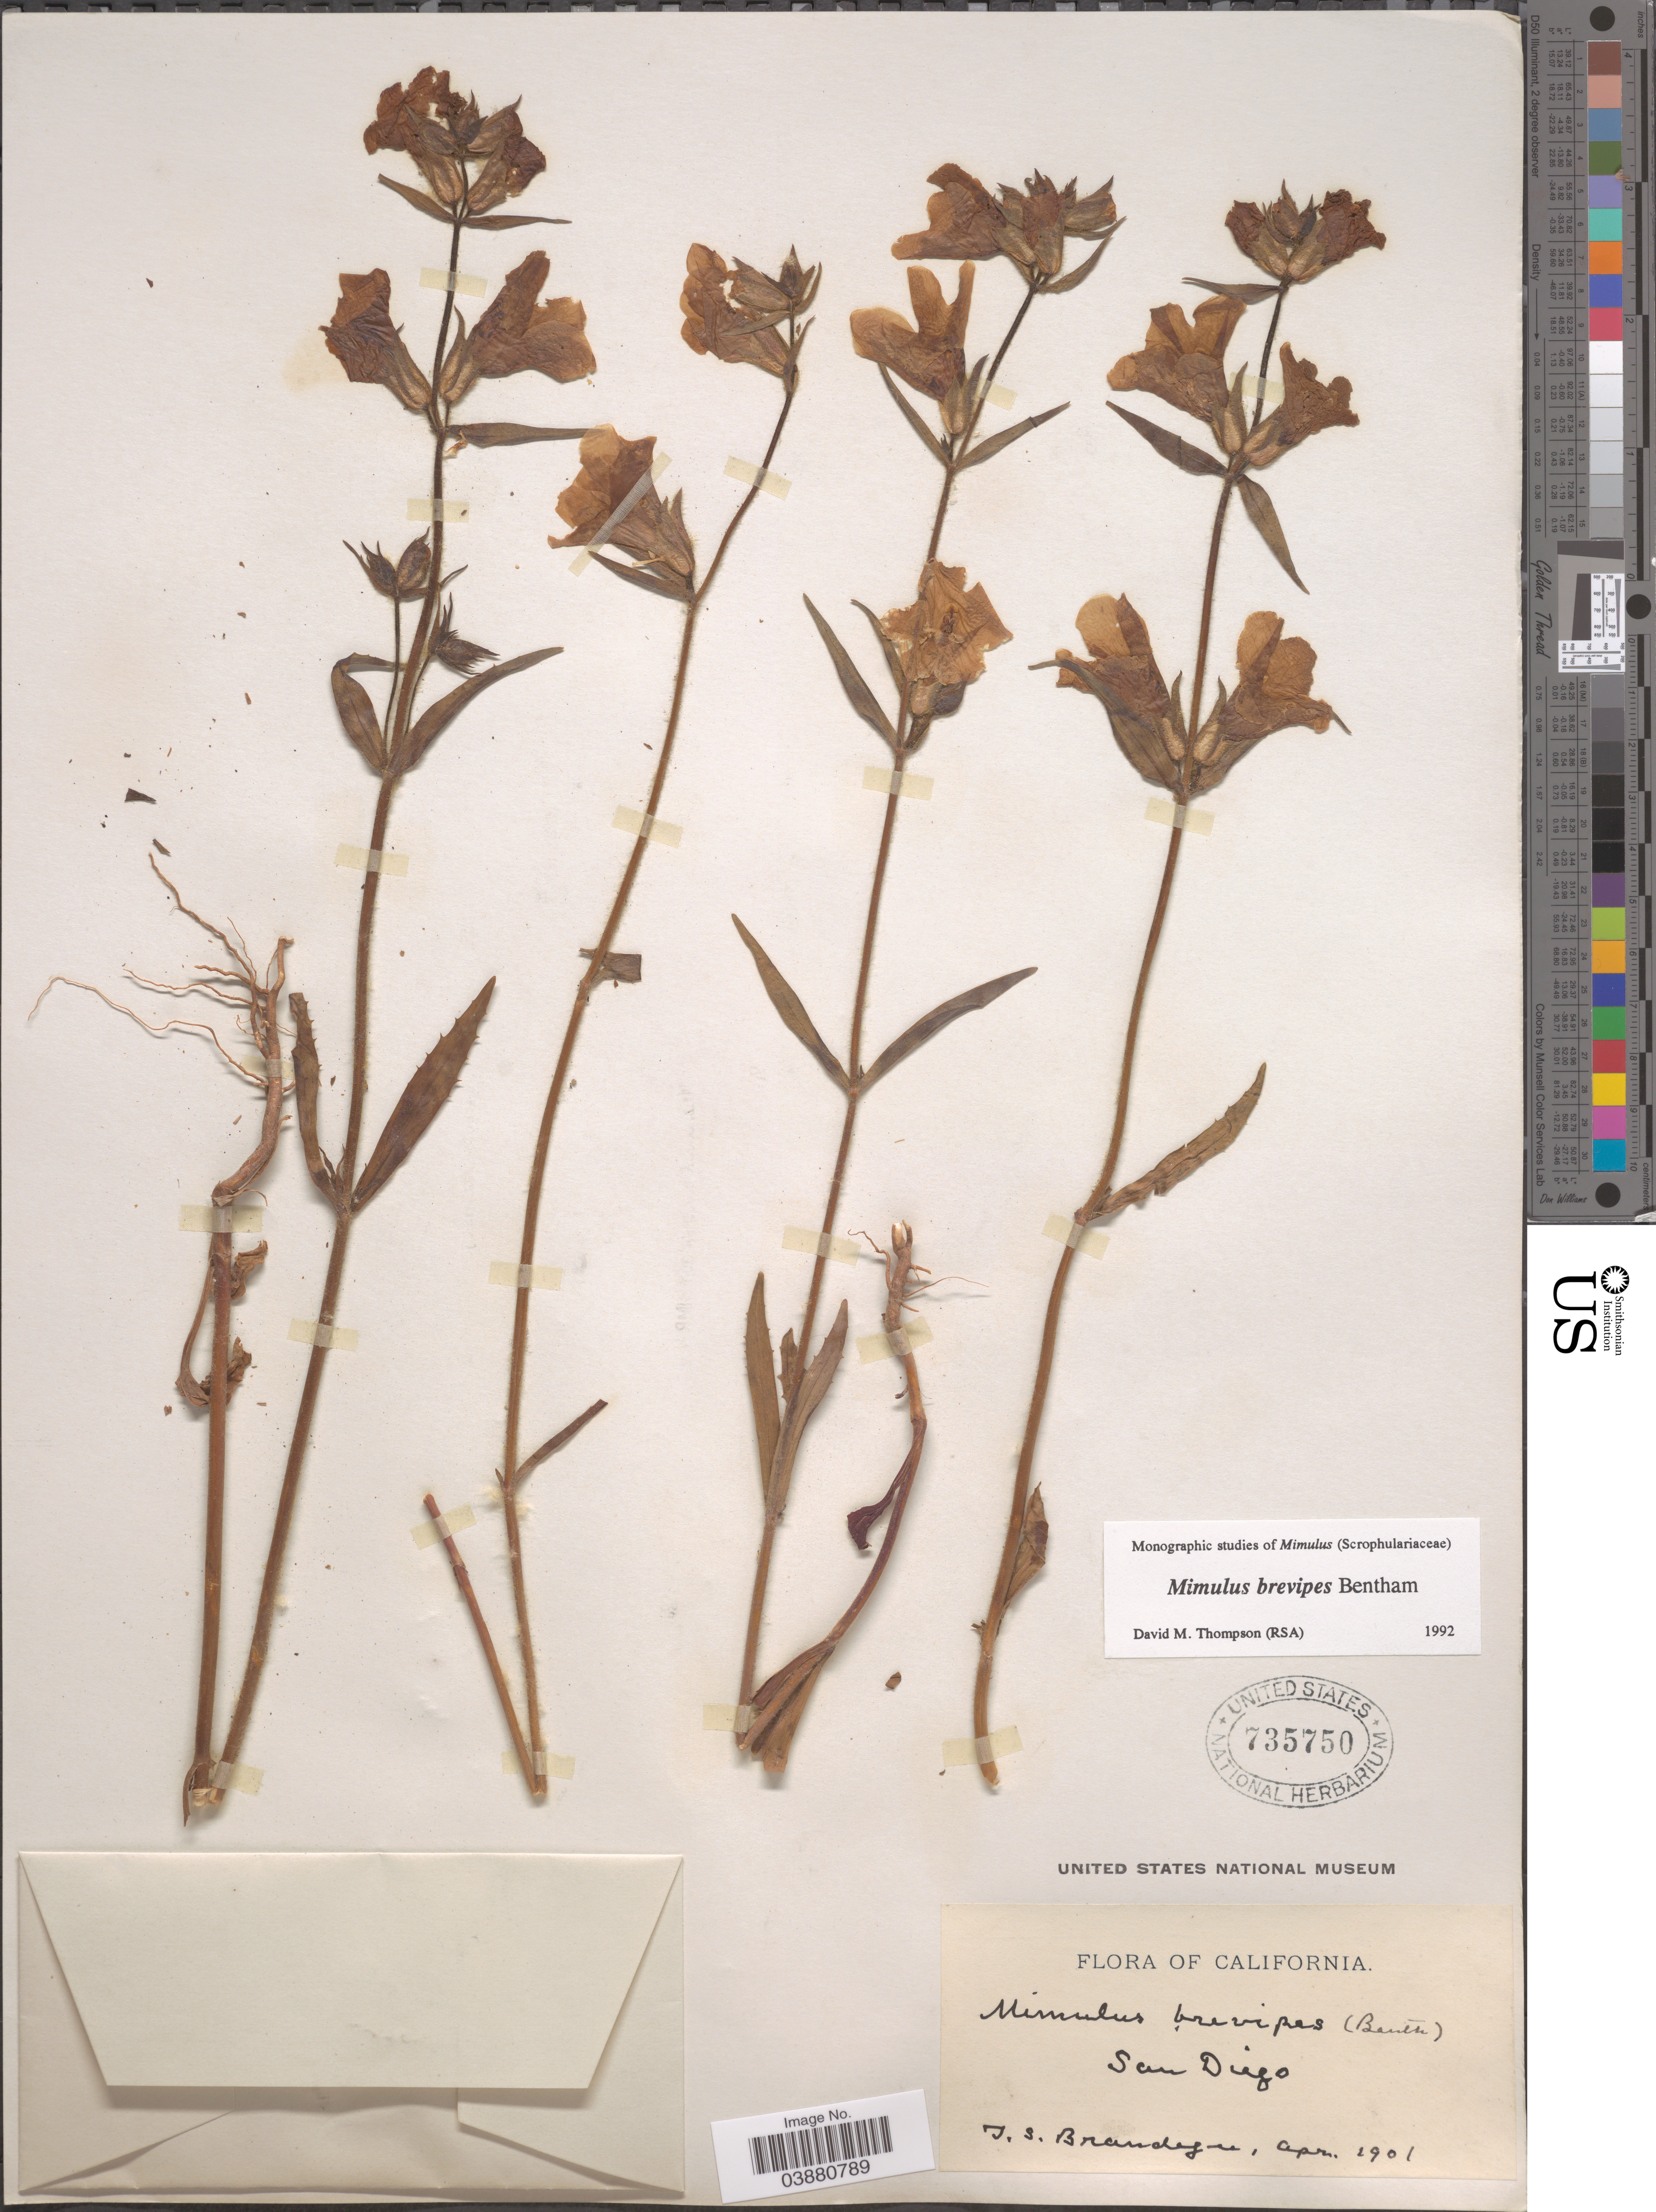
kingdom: Plantae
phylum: Tracheophyta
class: Magnoliopsida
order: Lamiales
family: Phrymaceae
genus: Mimulus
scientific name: Mimulus brevipes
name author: Benth.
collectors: T. S. Brandegee (herbarium)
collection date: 1901-04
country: United States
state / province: California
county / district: San Diego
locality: San Diego.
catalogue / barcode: US 735750